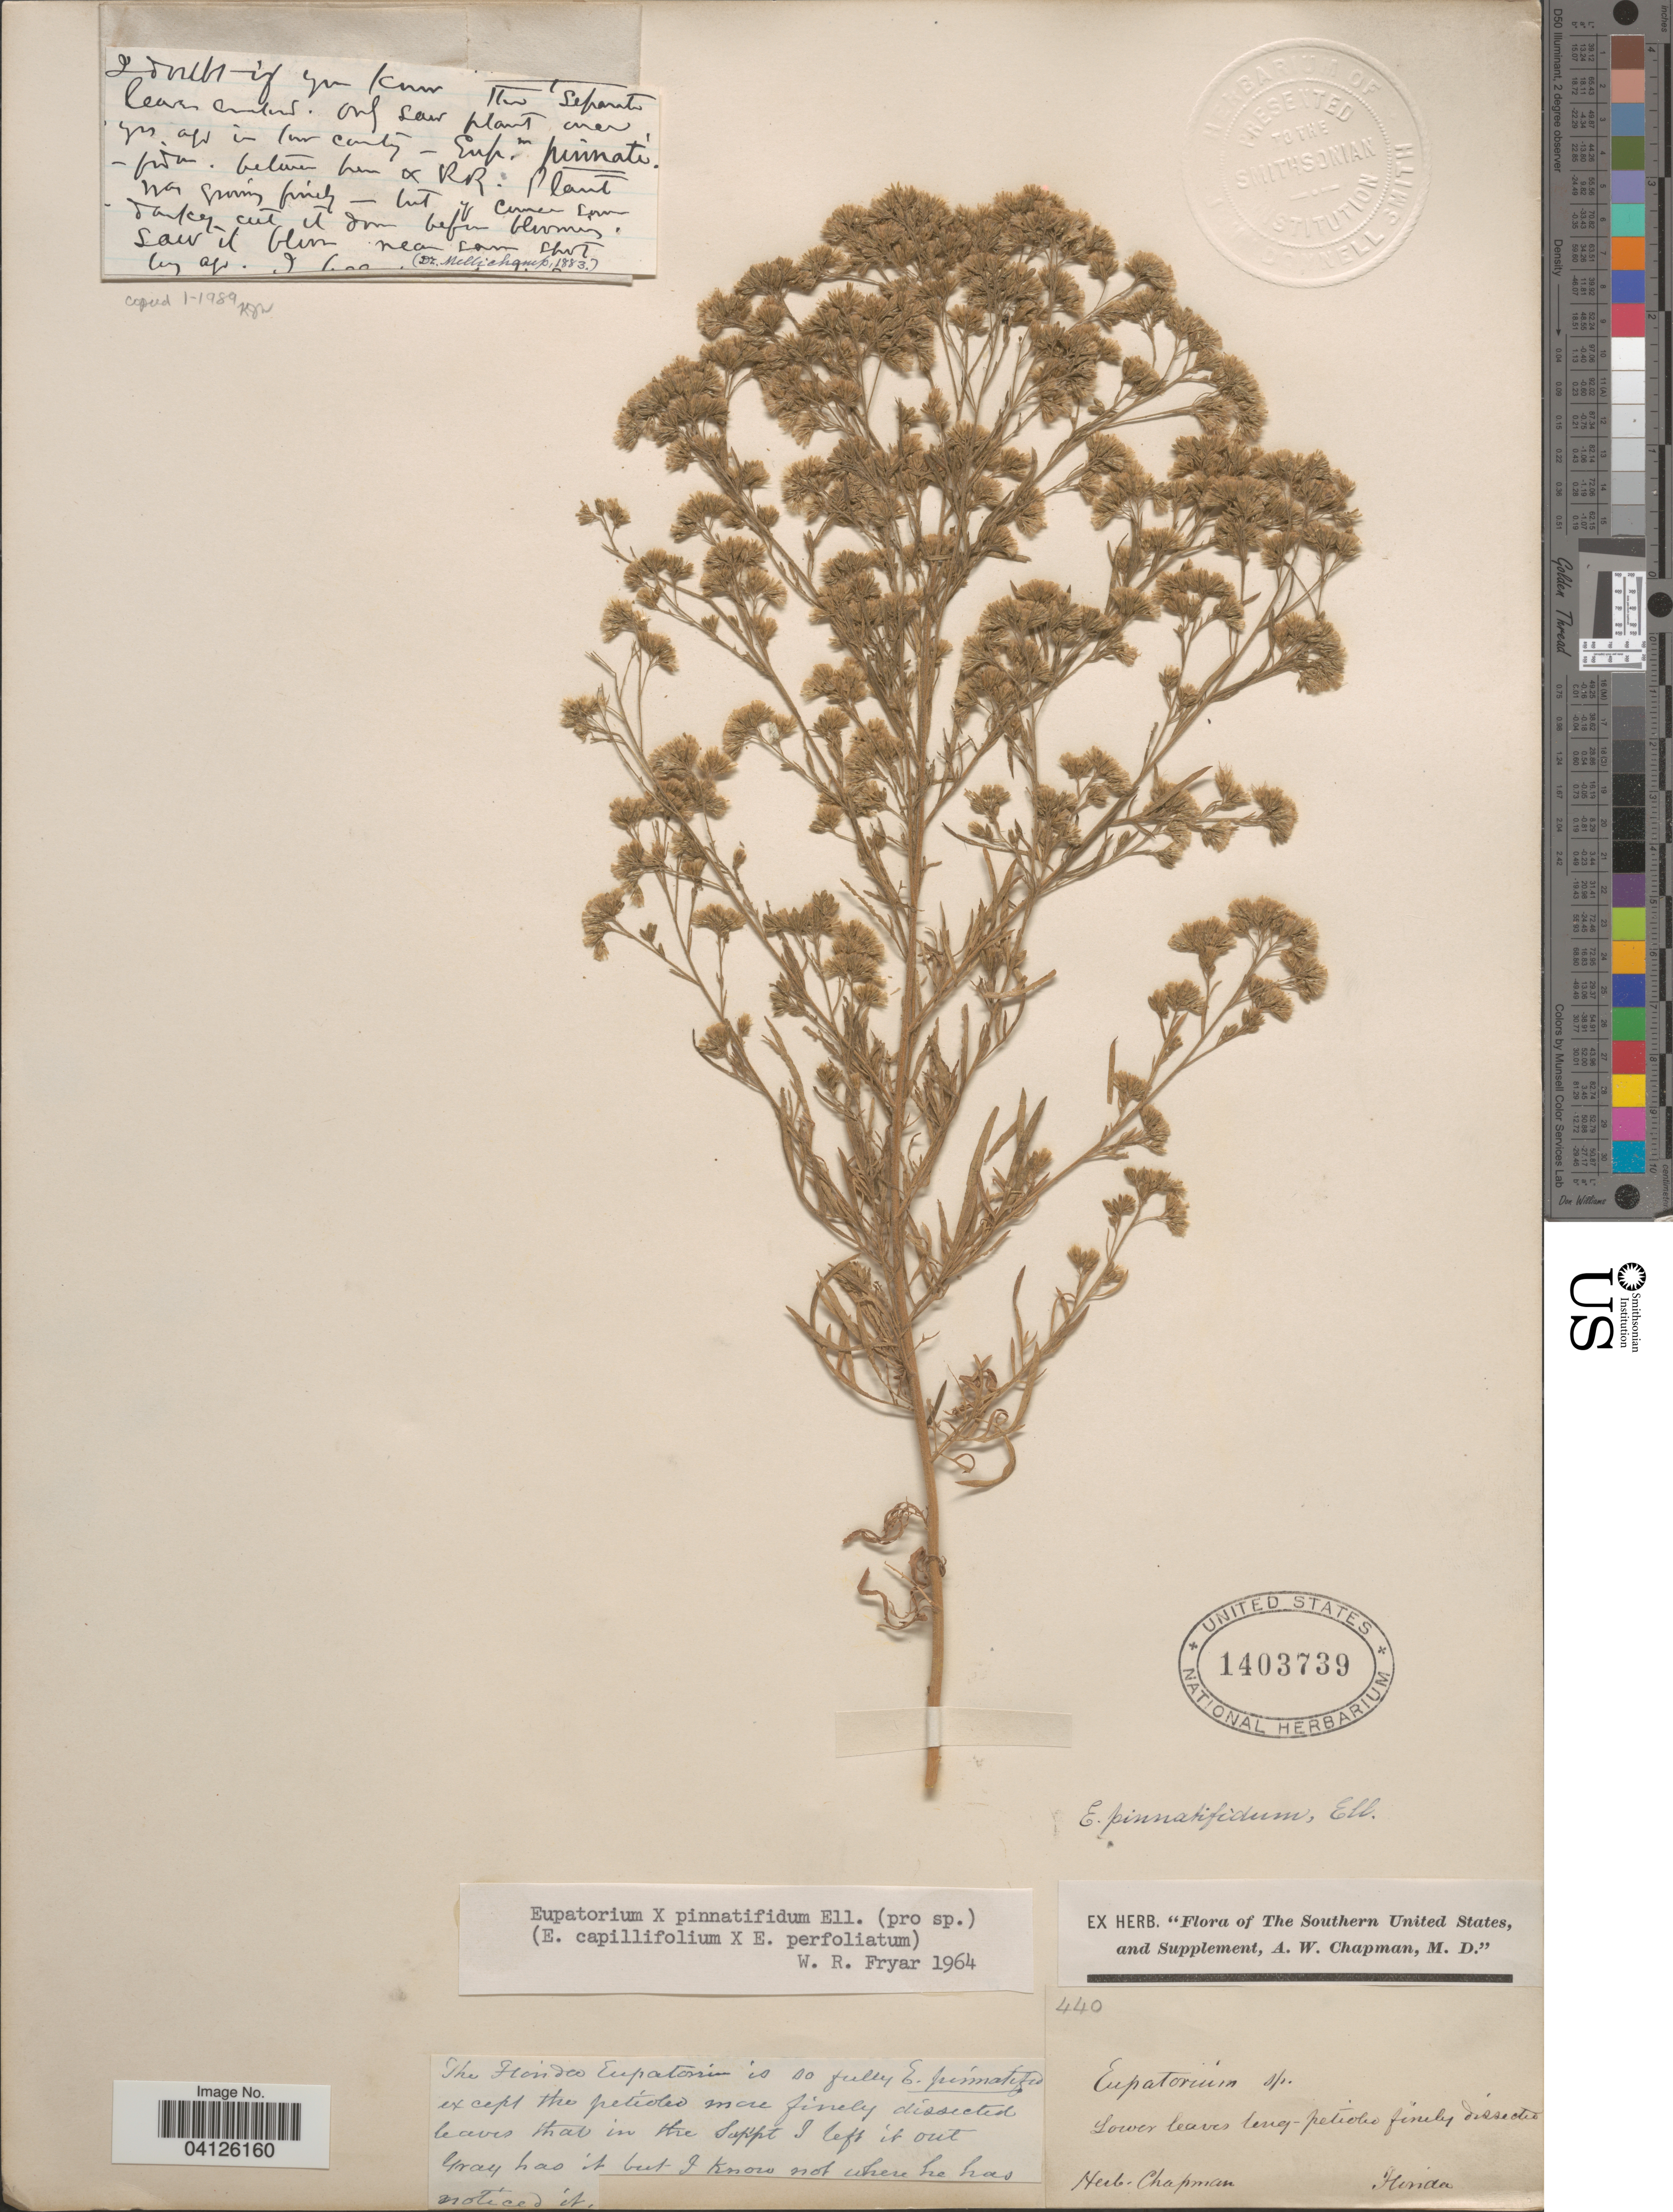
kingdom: Plantae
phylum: Tracheophyta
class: Magnoliopsida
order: Asterales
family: Asteraceae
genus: Eupatorium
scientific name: Eupatorium x pinnatifidum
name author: Elliott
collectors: ex herb. Chapman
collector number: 440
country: United States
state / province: Florida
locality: The Southern United States, and Supplement.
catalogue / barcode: US 1403739